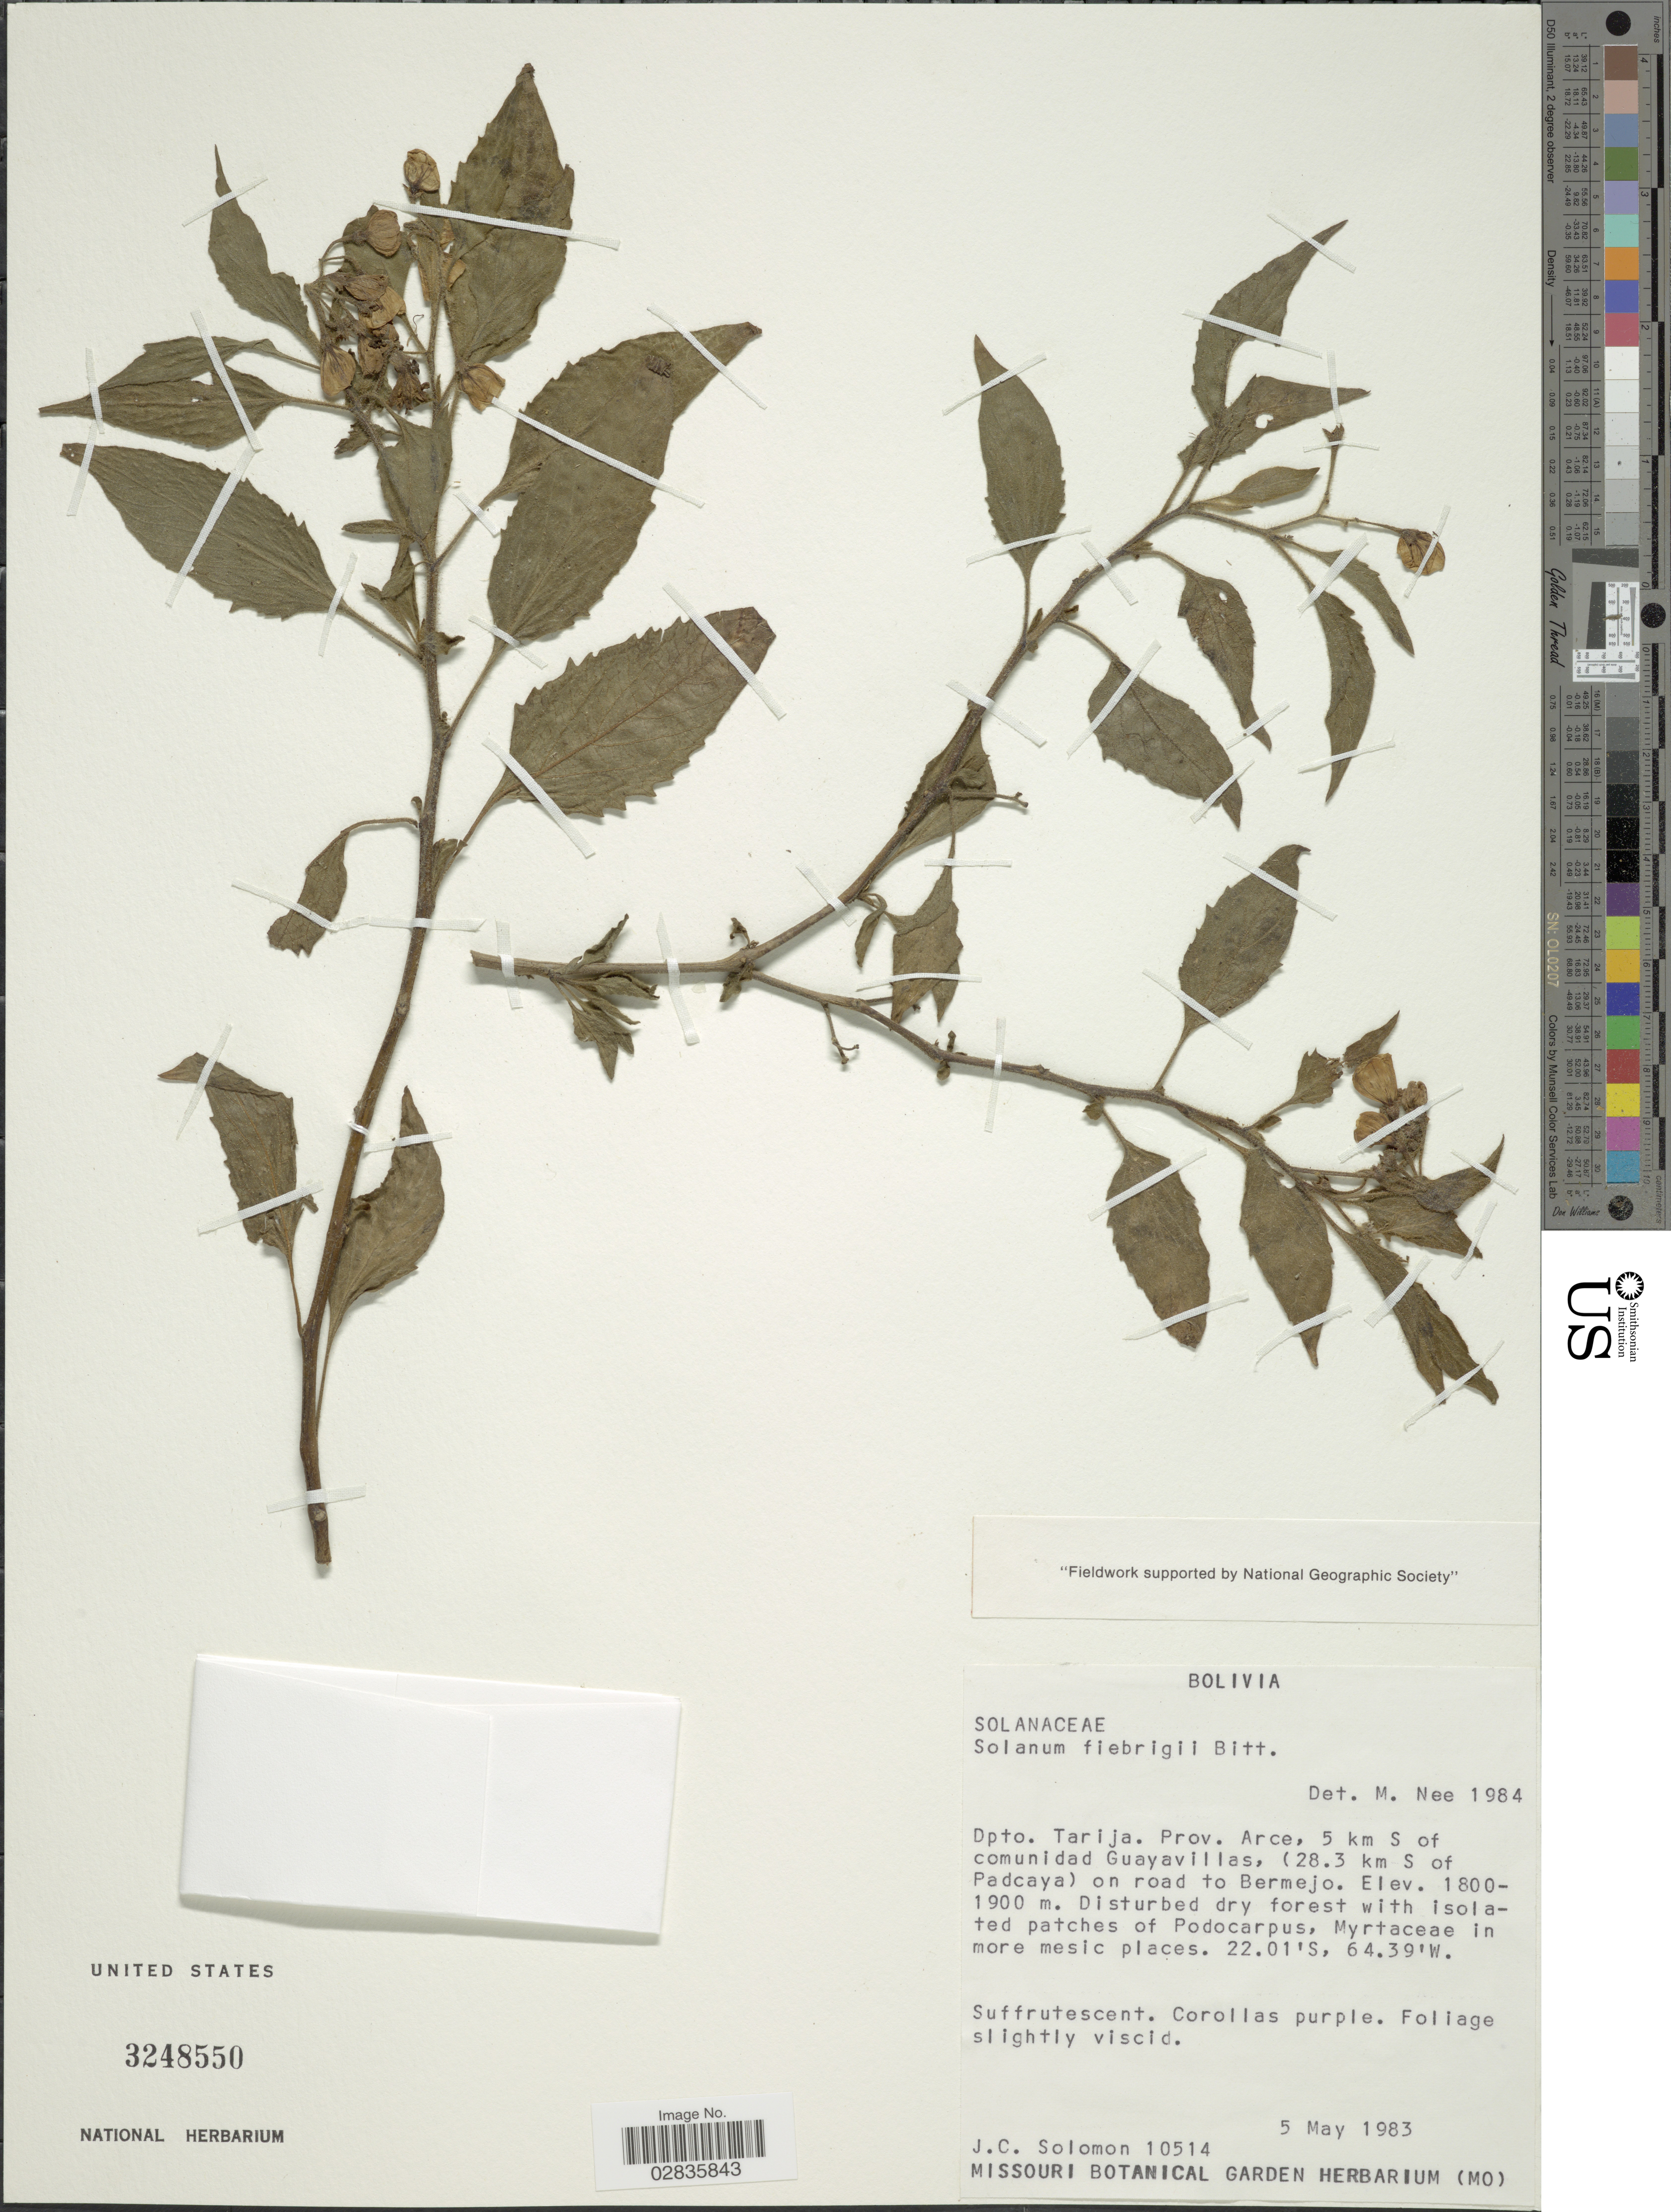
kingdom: Plantae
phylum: Tracheophyta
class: Magnoliopsida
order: Solanales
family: Solanaceae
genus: Solanum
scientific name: Solanum fiebrigii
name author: Bitter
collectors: J. C. Solomon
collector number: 10514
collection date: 1983-05-05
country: Bolivia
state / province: Tarija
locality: Dpto. Tarija. Prov. Arce, 5 km S of comunidad Guayavillas, (28.3 km S of Padcaya) on road to Bermejo.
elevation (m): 1800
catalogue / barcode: US 3248550